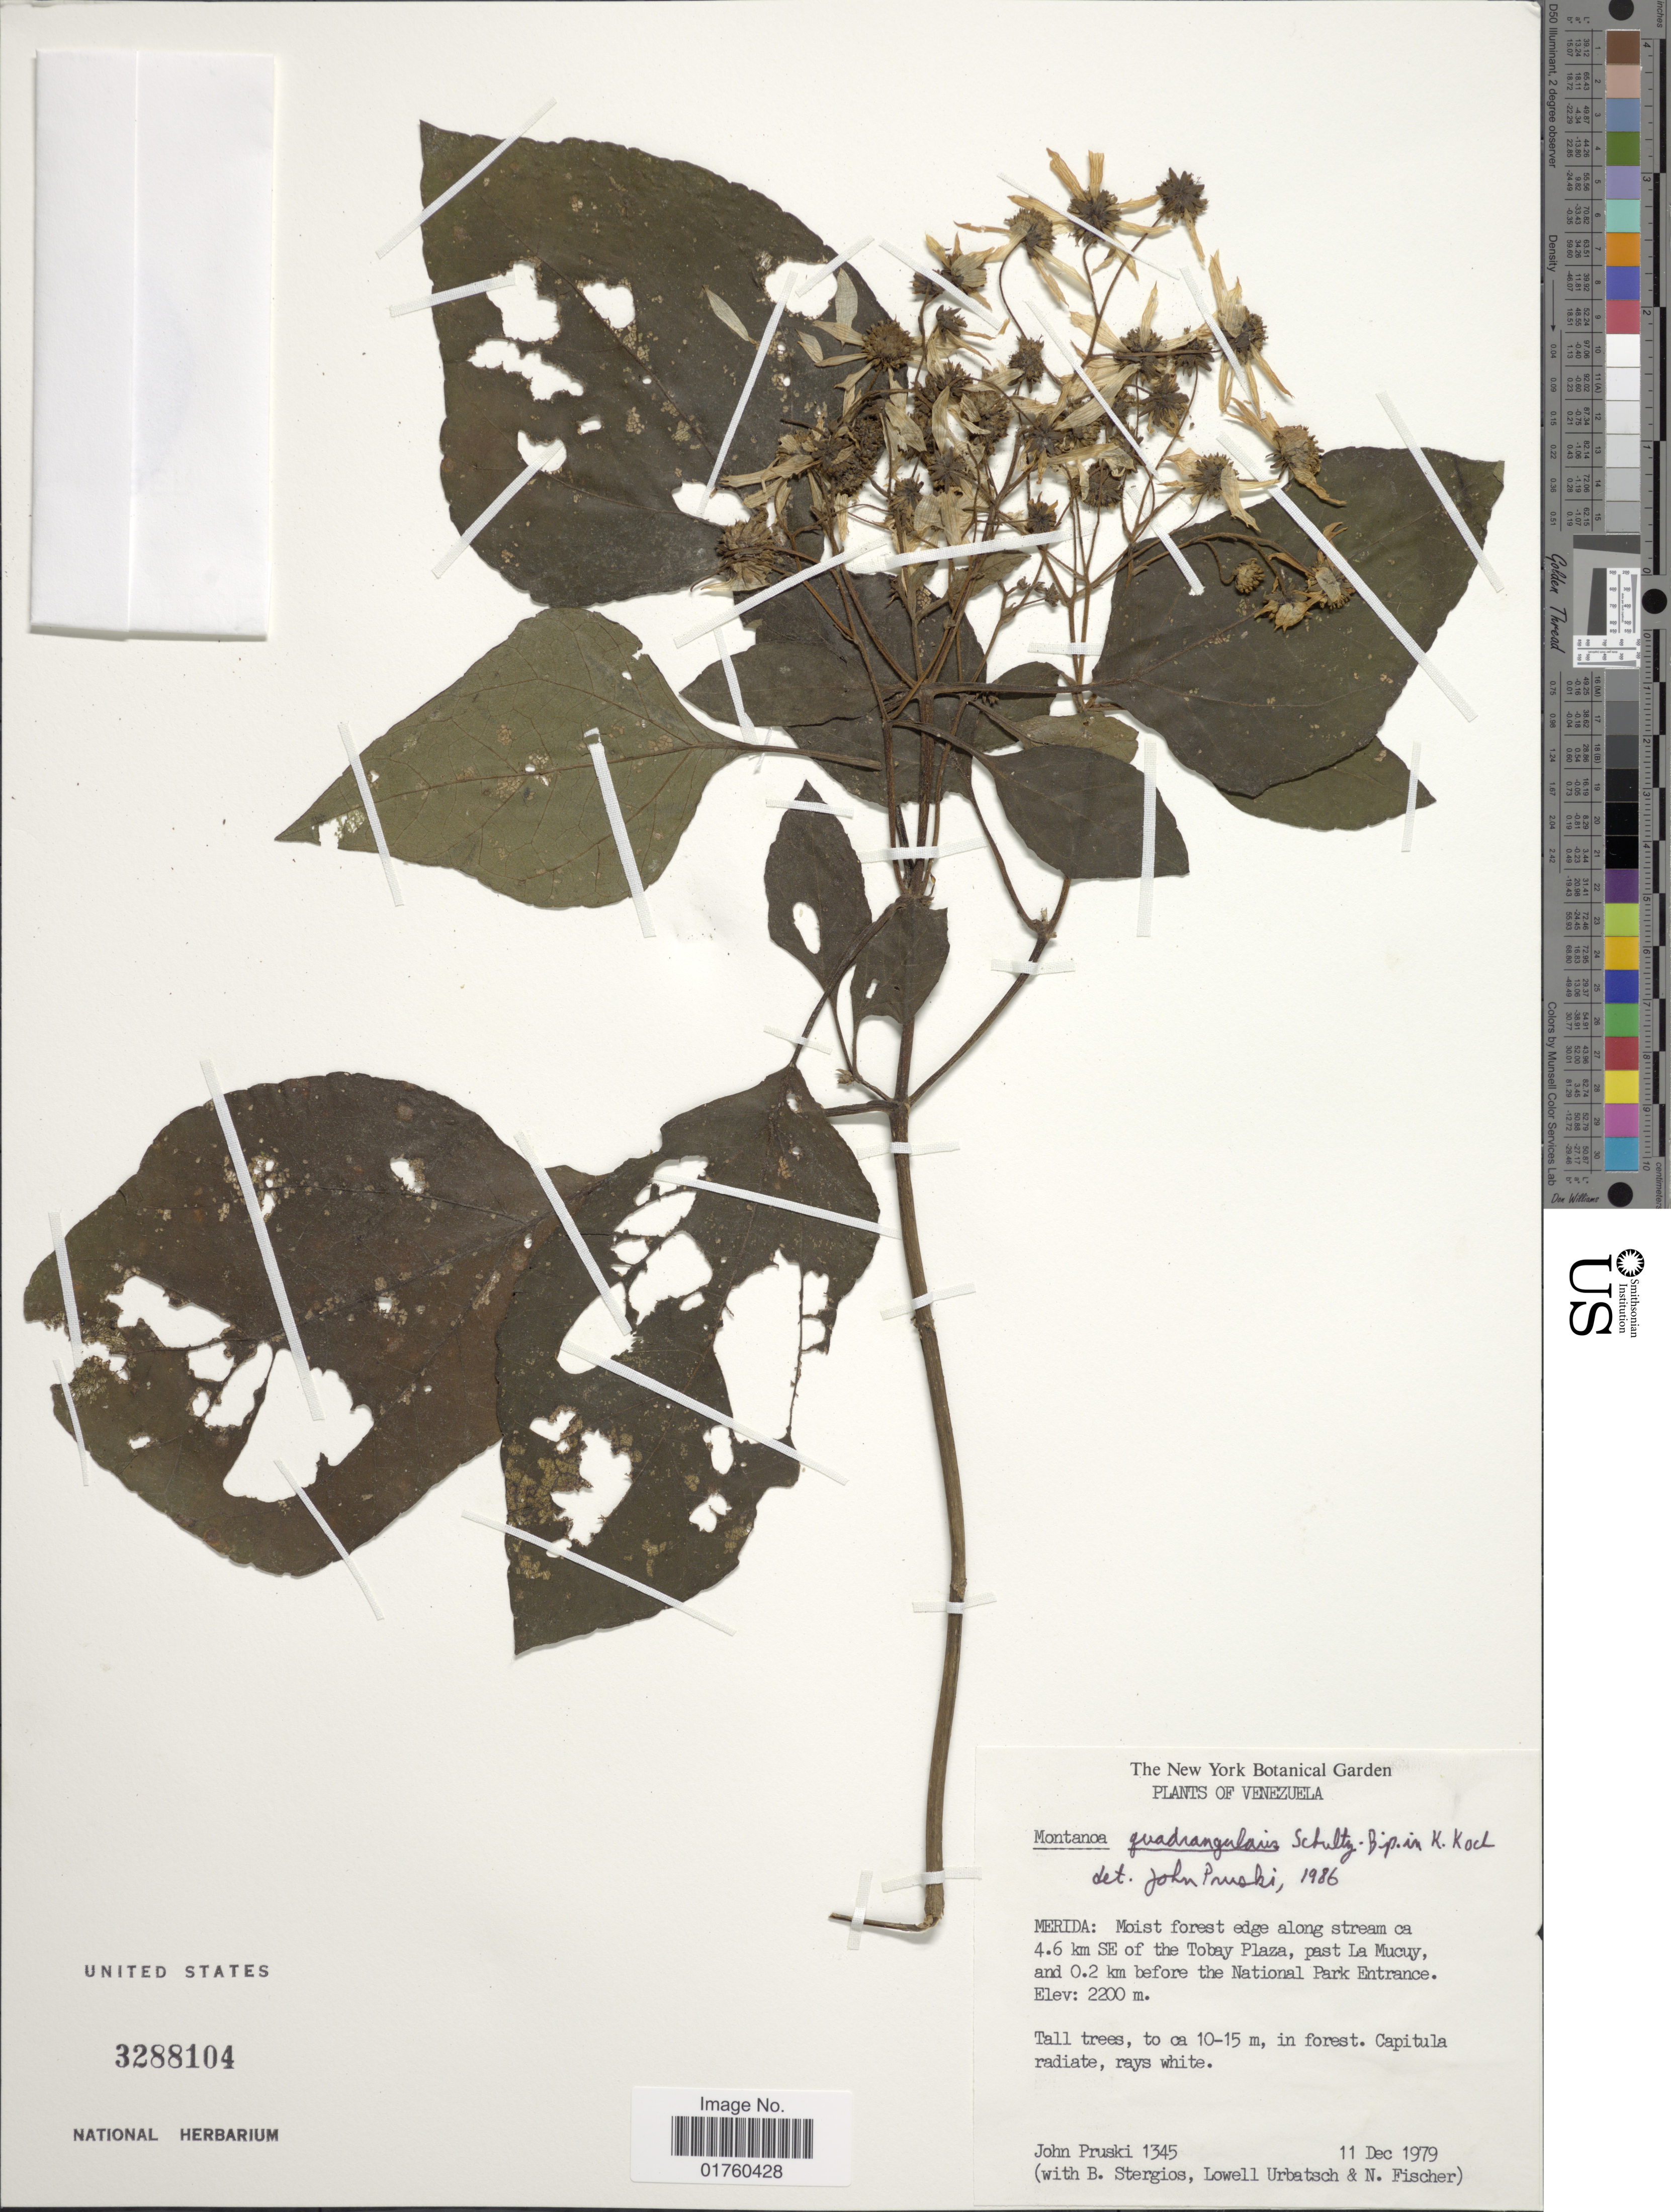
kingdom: Plantae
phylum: Tracheophyta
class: Magnoliopsida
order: Asterales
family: Asteraceae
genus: Montanoa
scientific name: Montanoa quadrangularis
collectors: J. F. Pruski, B. G. Stergios, L. Urbatsch & N. Fischer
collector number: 1345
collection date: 1979-12-11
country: Venezuela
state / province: Mérida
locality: ca. 4.6 km SE of the Tabay Plaza, past La Mucuy and 0.2 km before the National Park entrance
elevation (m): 2200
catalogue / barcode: US 3288104